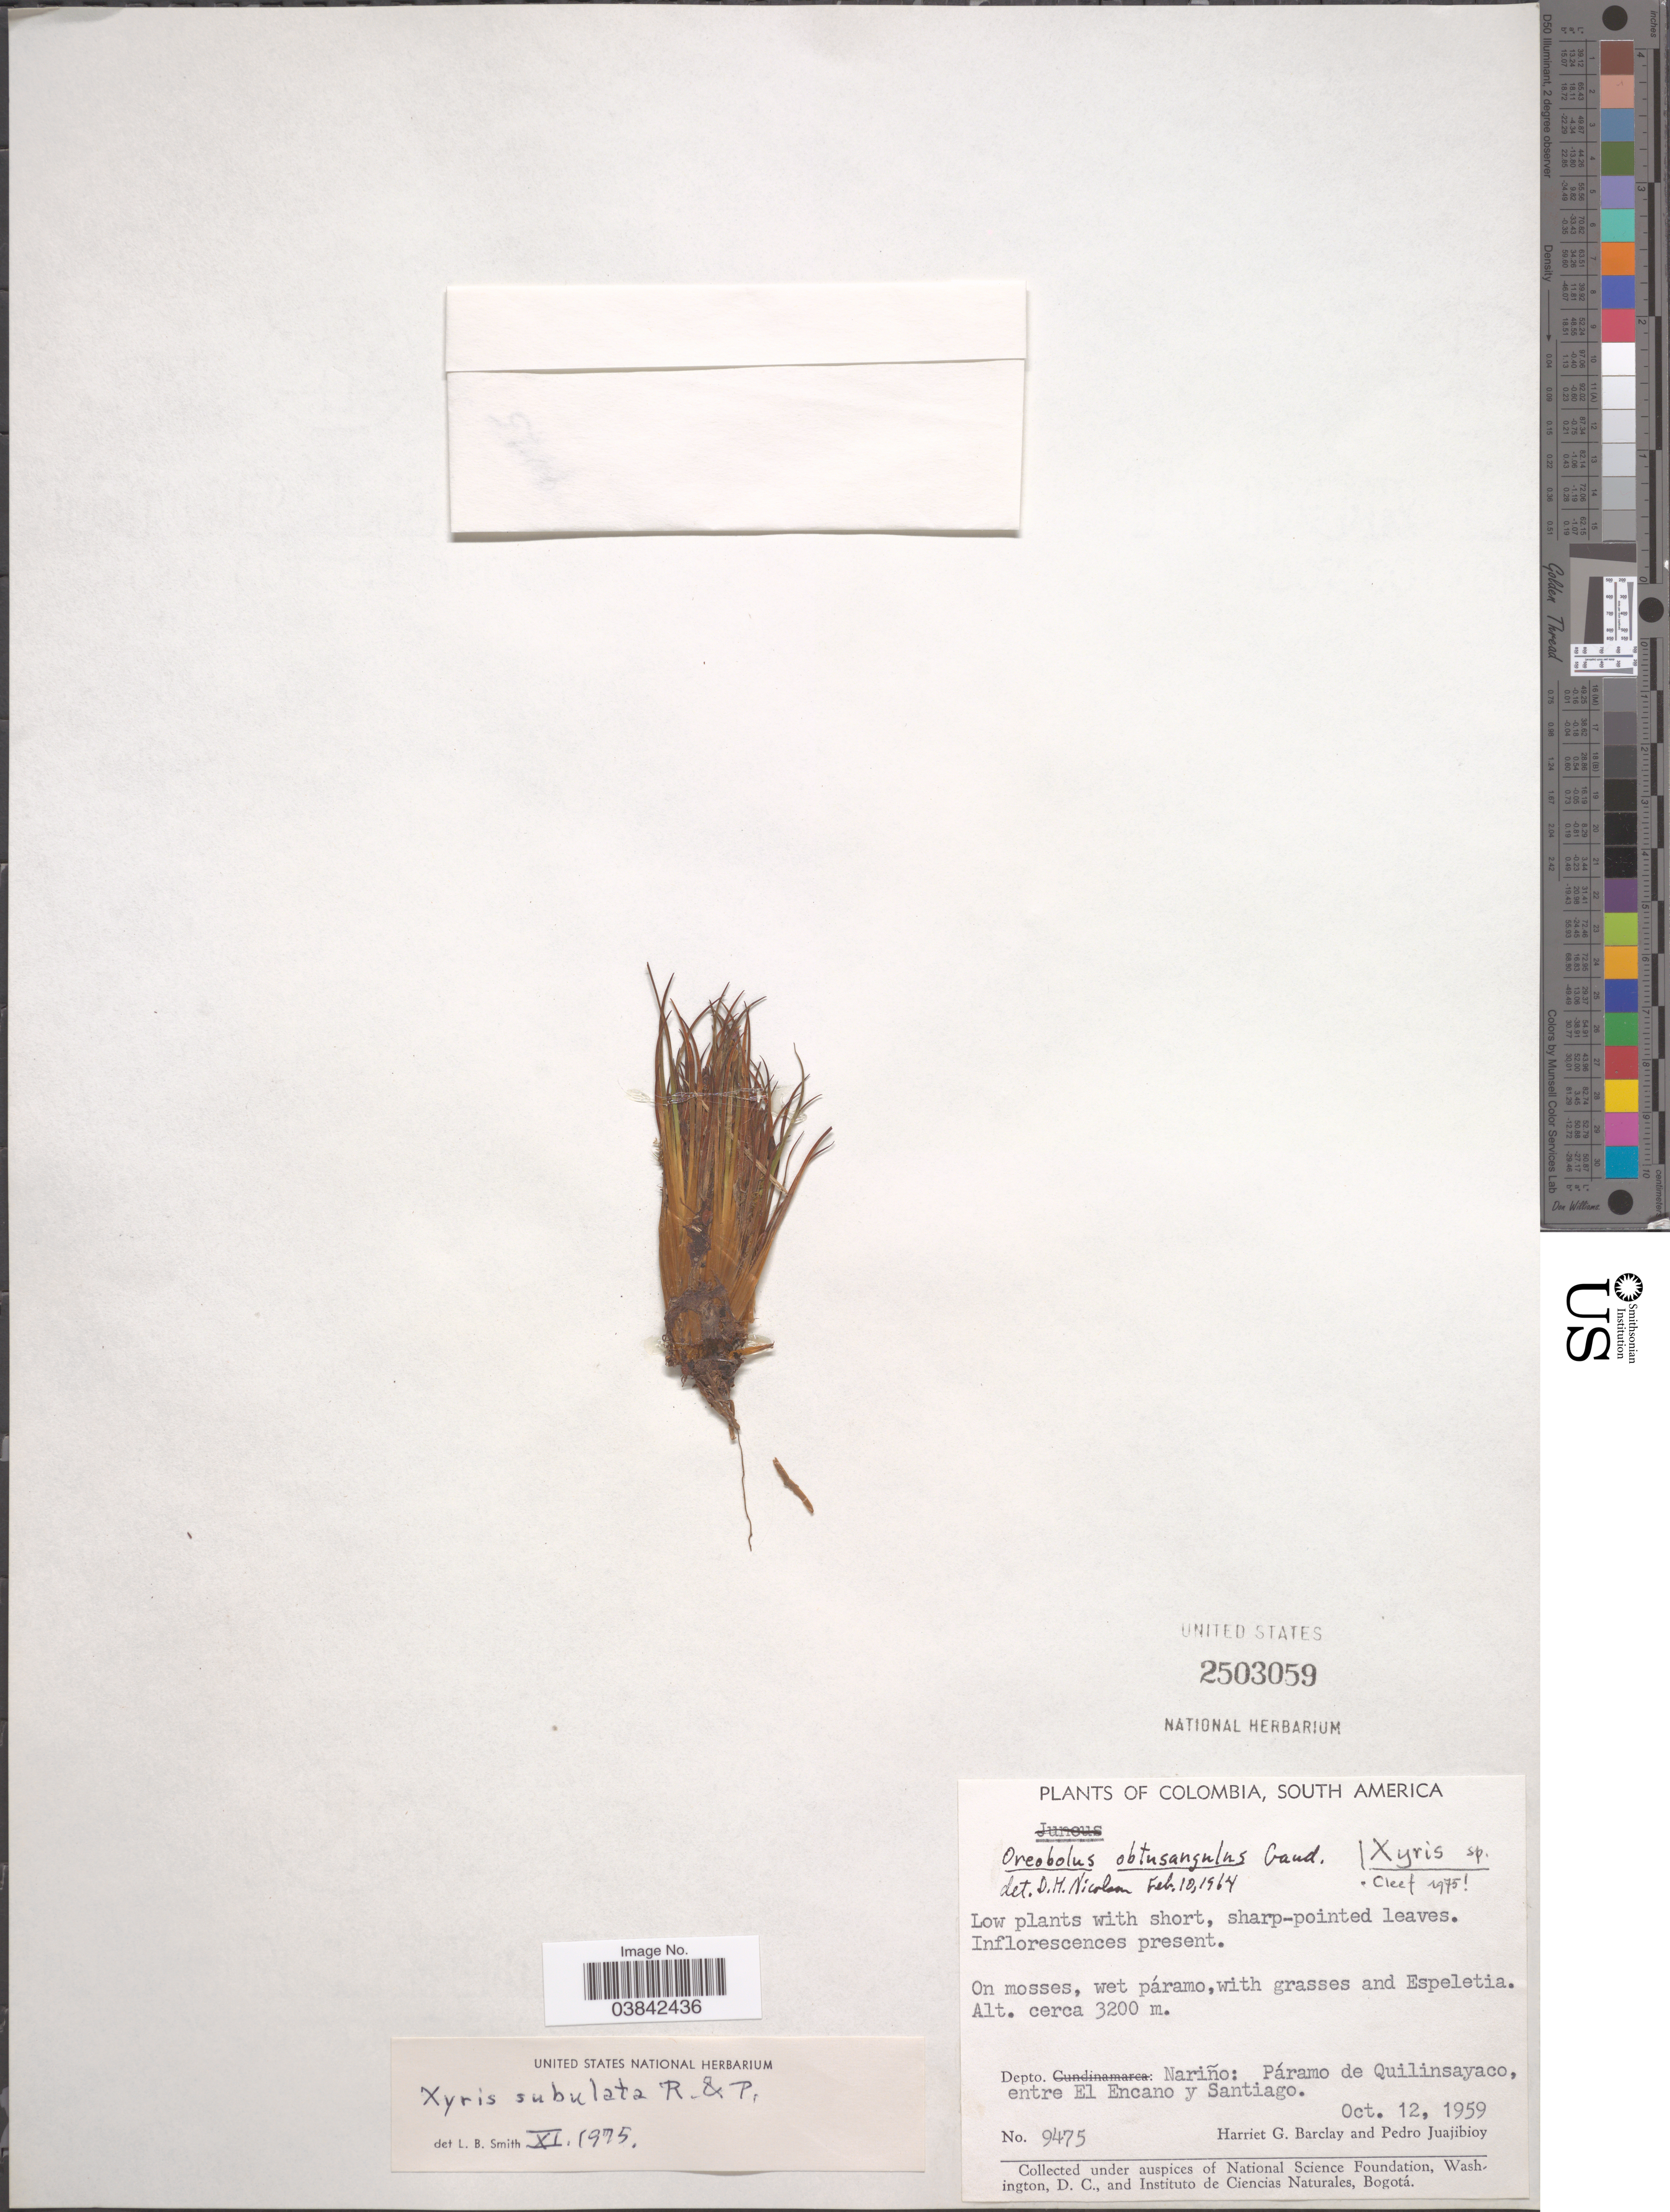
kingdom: Plantae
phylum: Tracheophyta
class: Liliopsida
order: Poales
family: Xyridaceae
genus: Xyris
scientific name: Xyris subulata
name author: Ruiz & Pav.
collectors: H. G. Barclay & P. Juajibioy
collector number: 9475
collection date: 1959-10-12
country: Colombia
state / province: Nariño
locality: Depto. Nariño: Páramo de Quilinsayaco, entre El Encano y Santiago.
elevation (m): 3200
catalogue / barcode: US 2503059